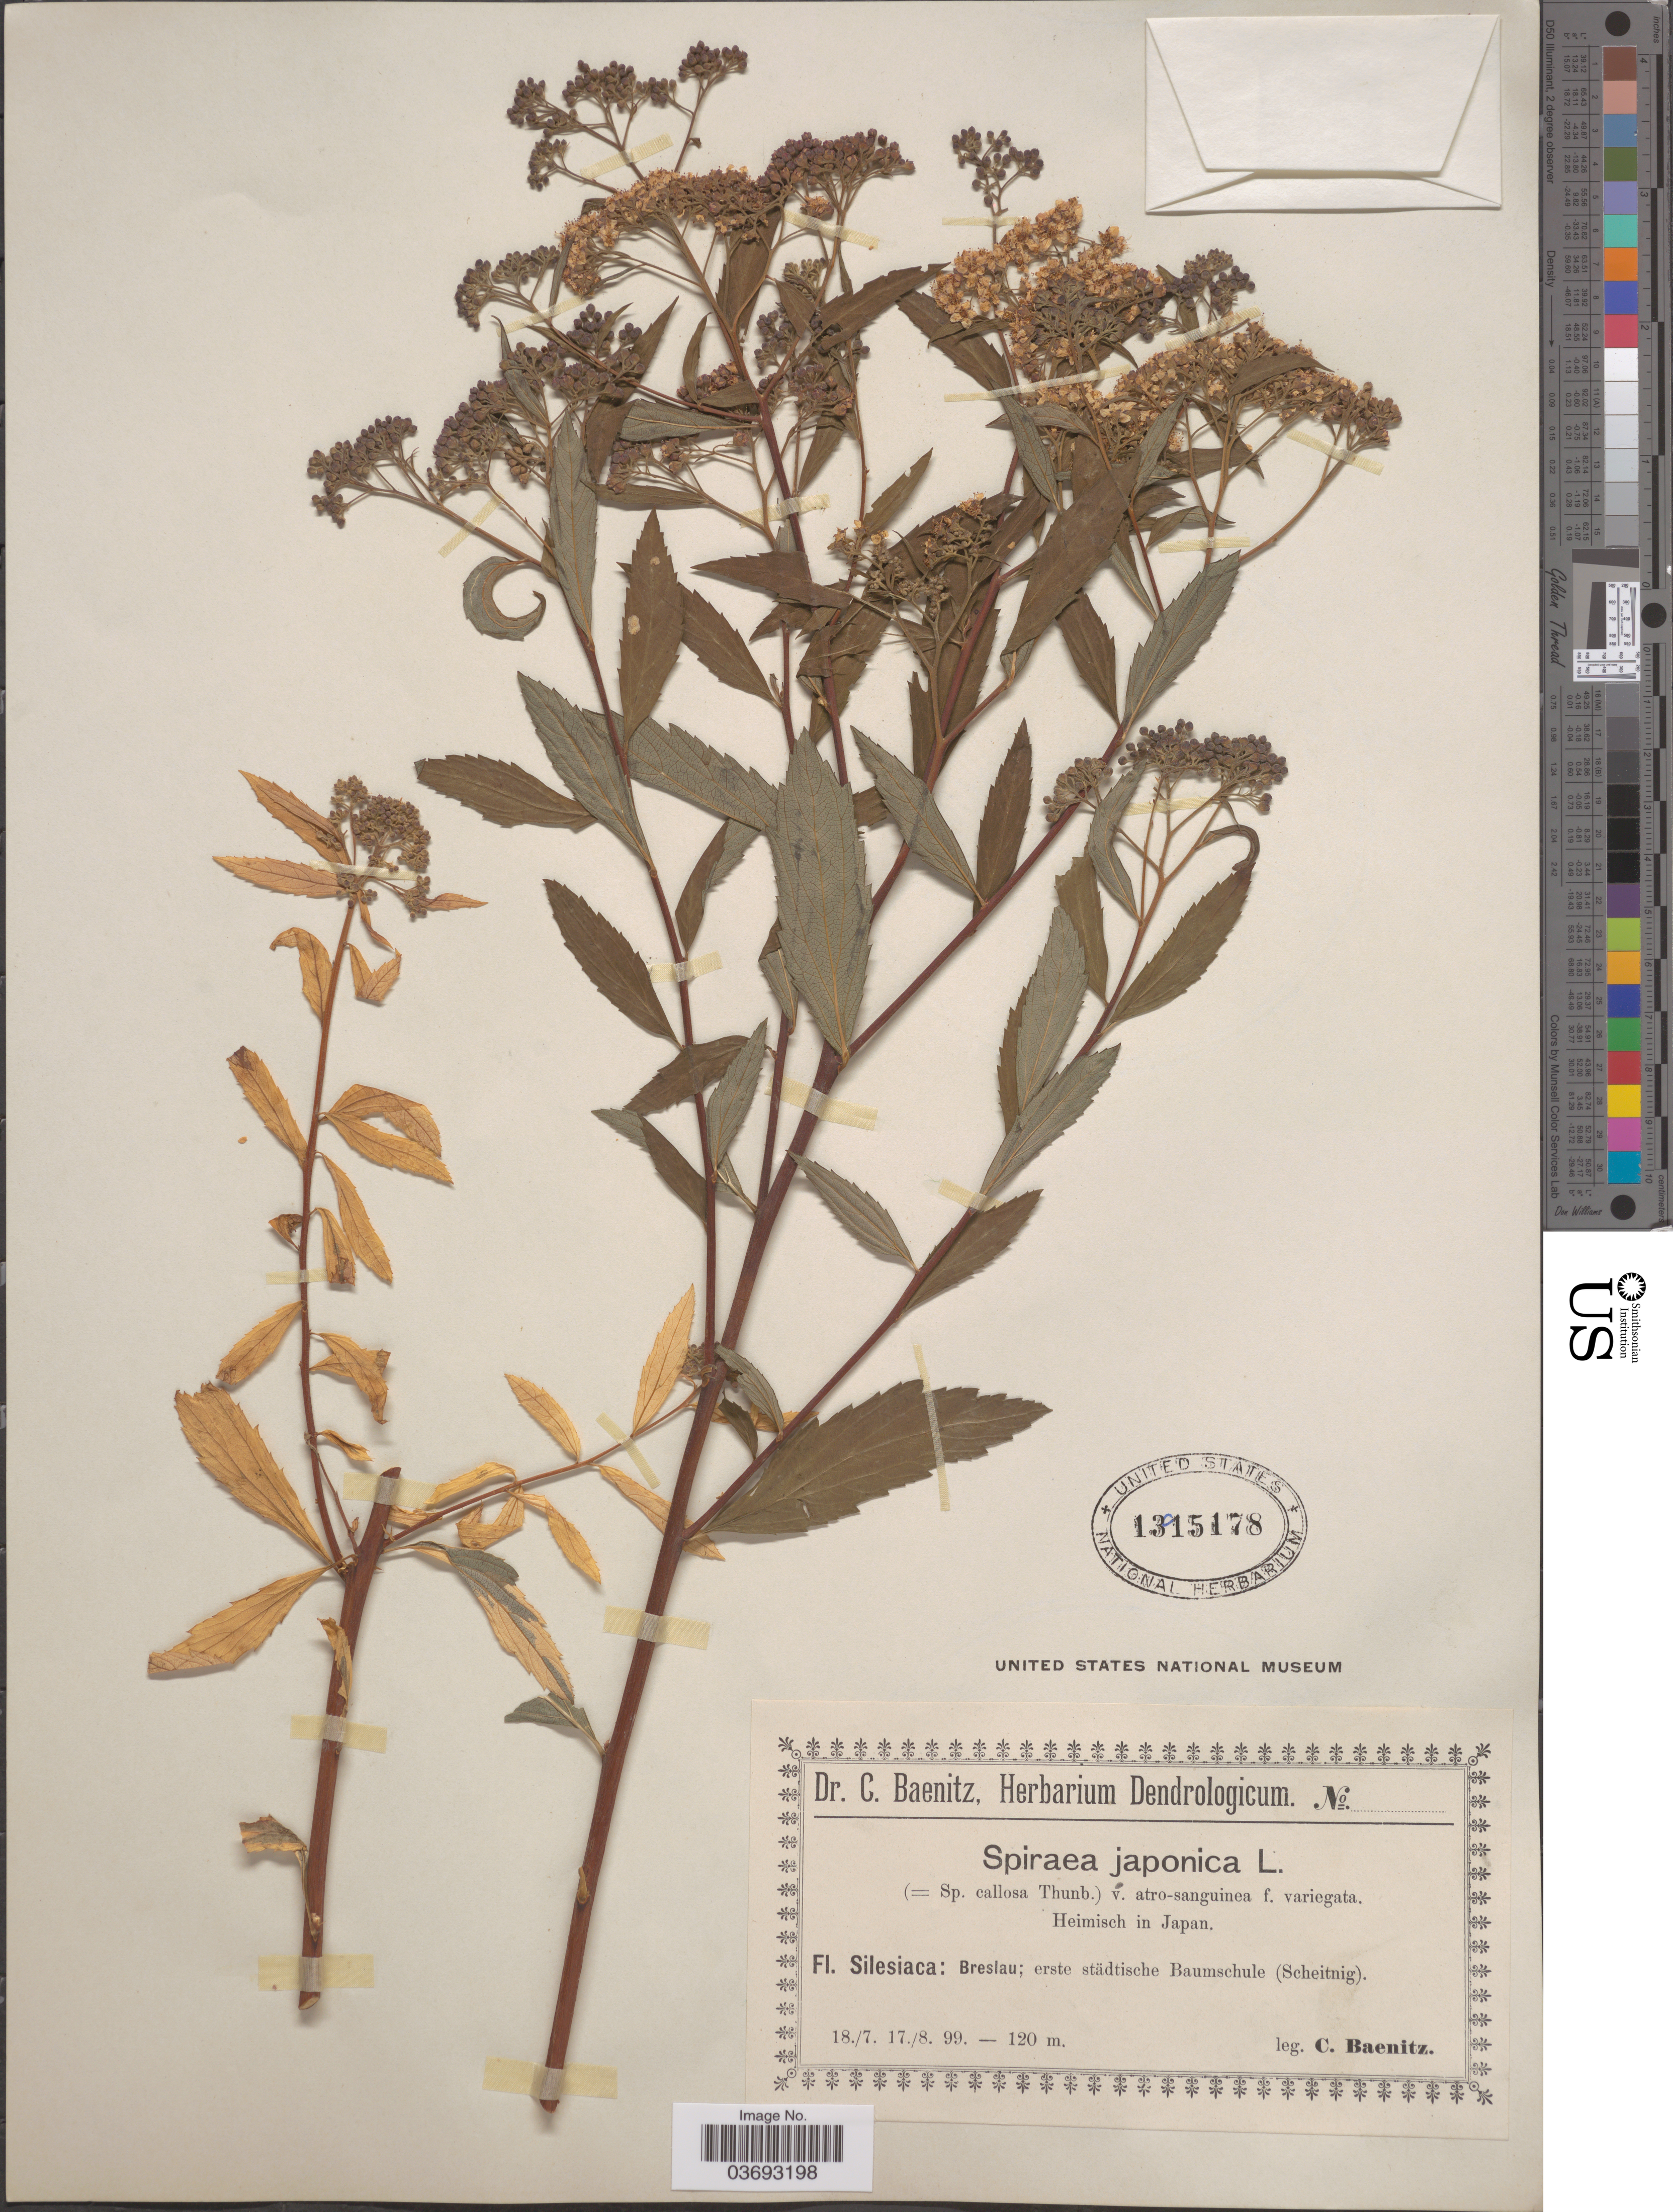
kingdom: Plantae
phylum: Tracheophyta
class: Magnoliopsida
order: Rosales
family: Rosaceae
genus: Spiraea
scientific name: Spiraea japonica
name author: L. f.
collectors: C. G. Baenitz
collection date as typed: Transcribed d/m/y: 18/7/99 to 17/8/99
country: Poland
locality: Silesiaca: Breslau; erste städtische Baumschule (Scheitnig).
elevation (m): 120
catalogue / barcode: US 1395178